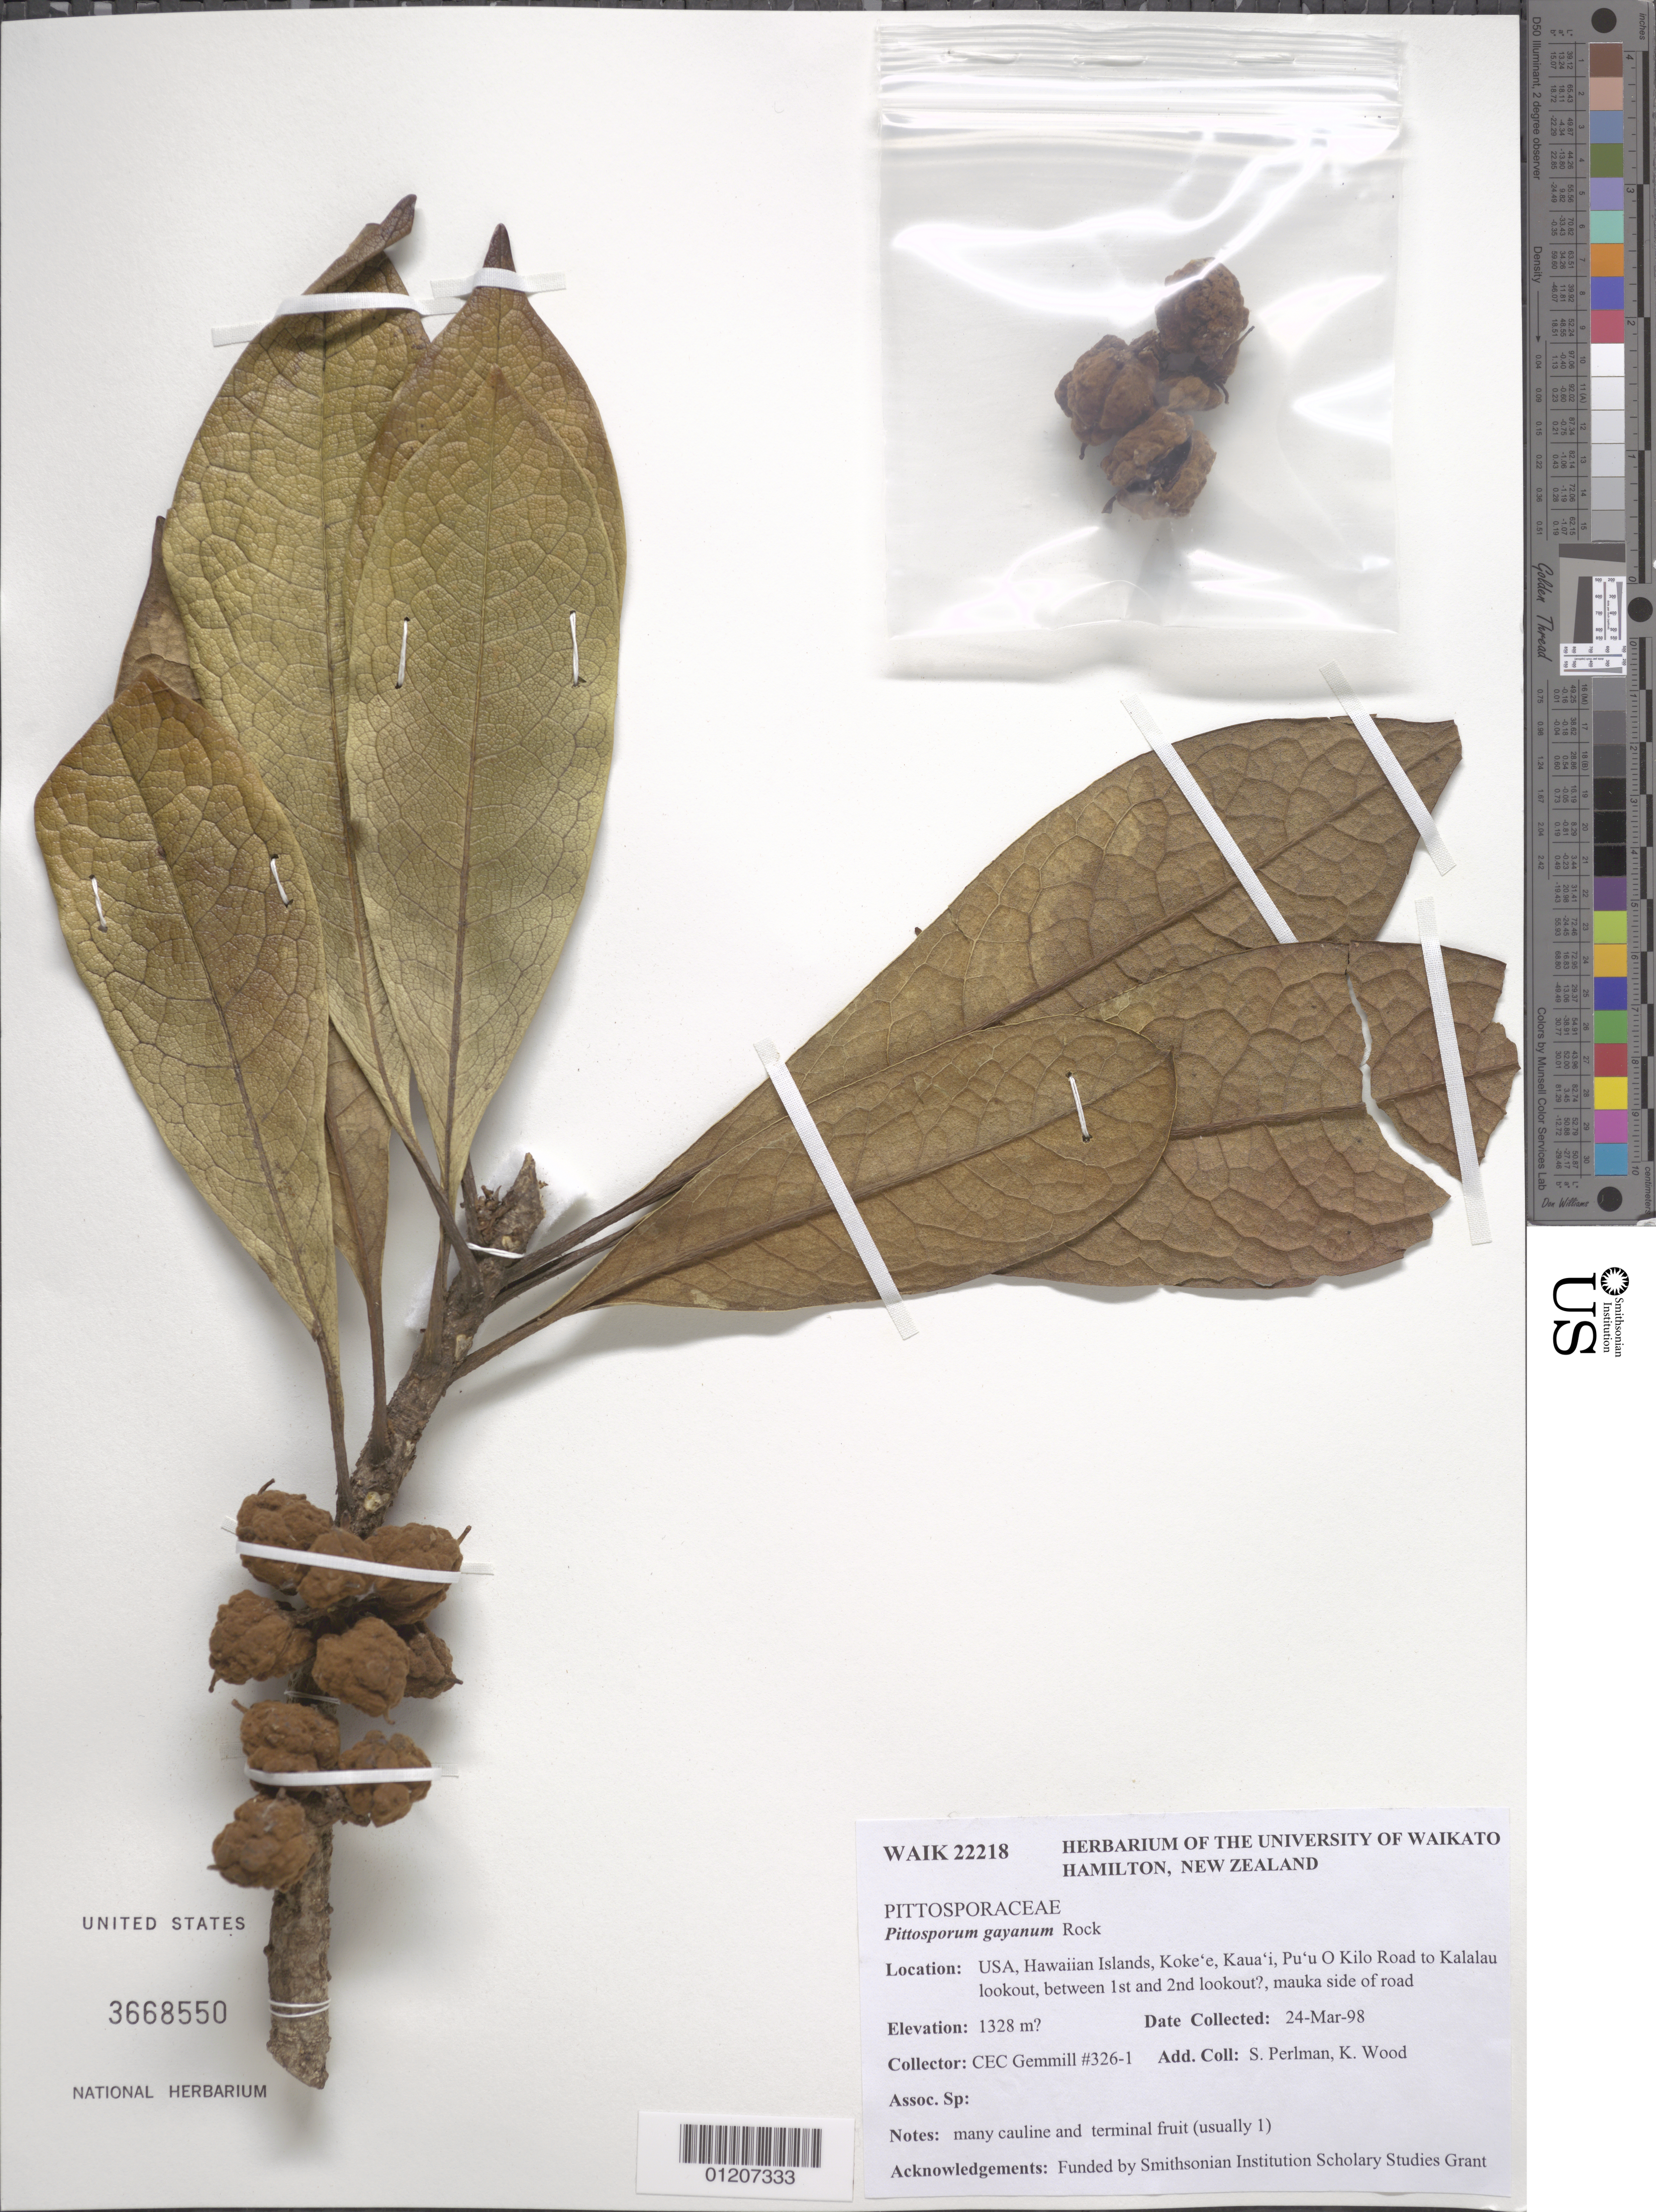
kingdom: Plantae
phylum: Tracheophyta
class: Magnoliopsida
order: Apiales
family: Pittosporaceae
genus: Pittosporum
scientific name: Pittosporum gayanum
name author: Rock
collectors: C. Gemmill, S. P. Perlman & K. R. Wood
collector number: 326-1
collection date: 1998-03-24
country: United States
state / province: Hawaii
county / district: Kaui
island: Kaua'i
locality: Kokee, Pu'u O Kilo Road to Kalalau lookout, between 1st and 2nd lookout, mauka side of road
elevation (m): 1328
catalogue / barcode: US 3668550